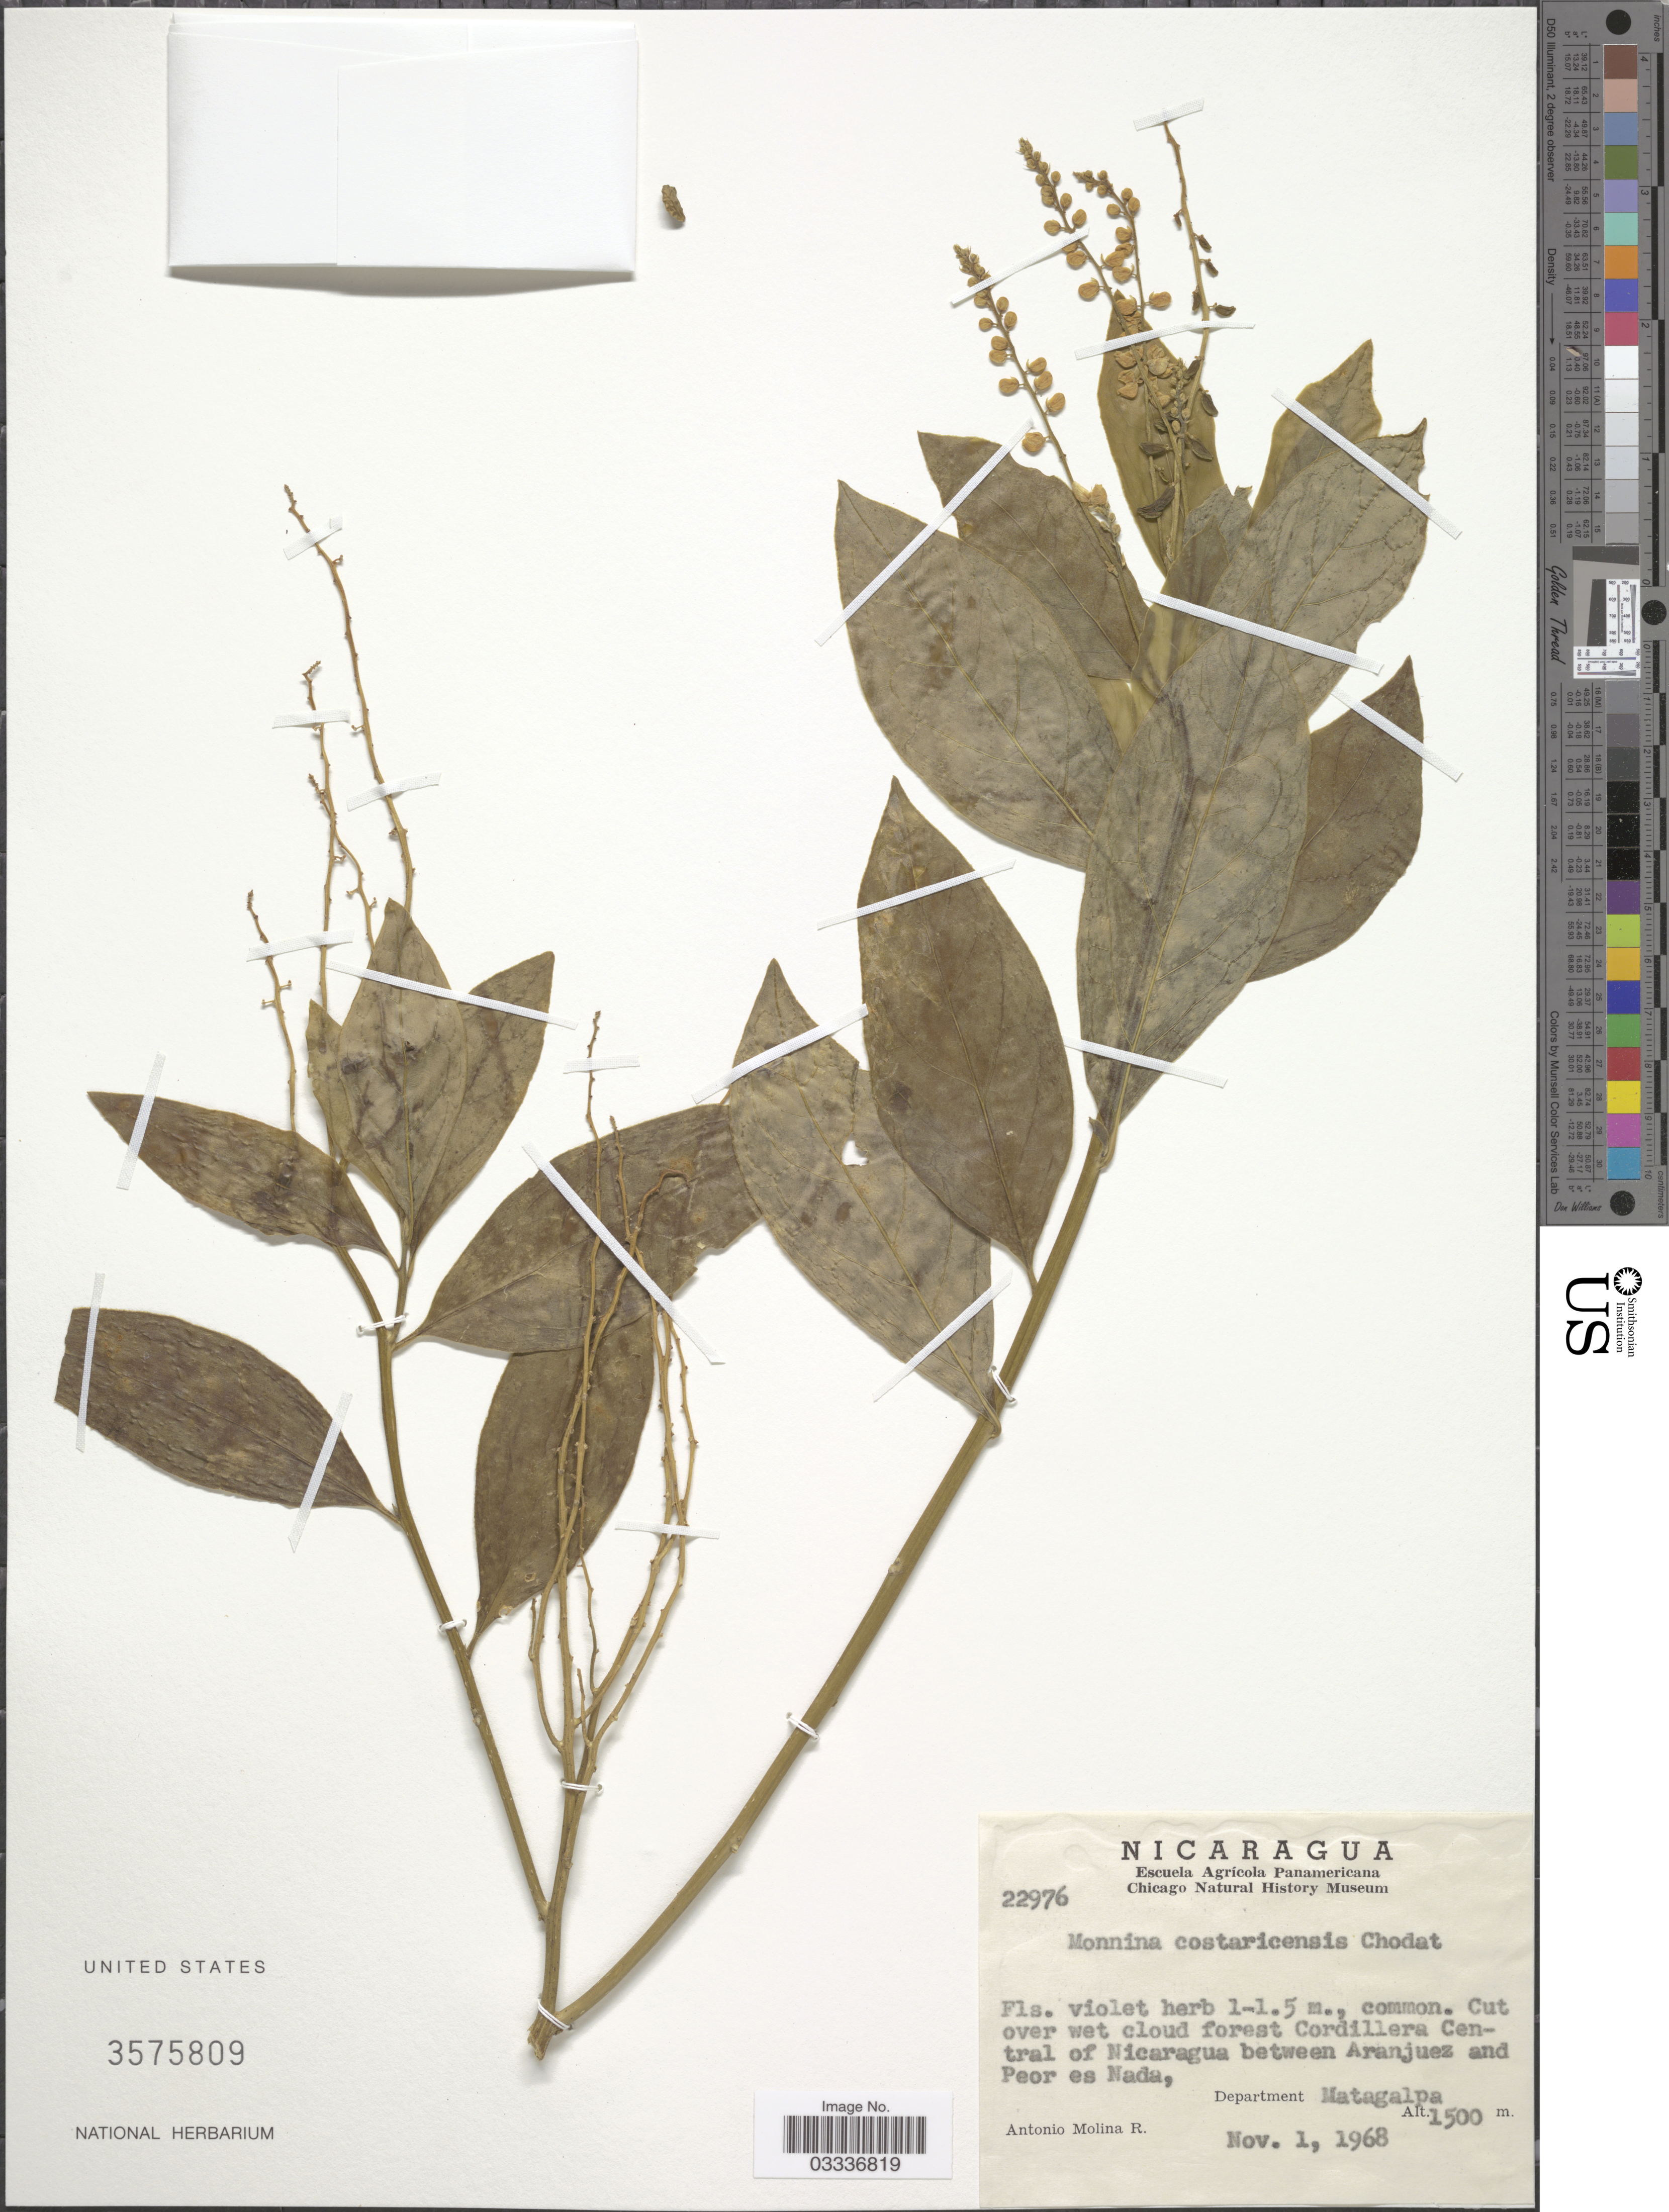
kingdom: Plantae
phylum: Tracheophyta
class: Magnoliopsida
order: Fabales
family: Polygalaceae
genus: Monnina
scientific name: Monnina costaricensis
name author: Chodat ex Durand & Pittier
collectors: A. Molina R.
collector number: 22976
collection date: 1968-11-01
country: Nicaragua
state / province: Matagalpa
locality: Cordillera Central of Nicaragua between Aranjuez and Peor es Nada. Department Matagalpa.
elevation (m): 1500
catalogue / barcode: US 3575809